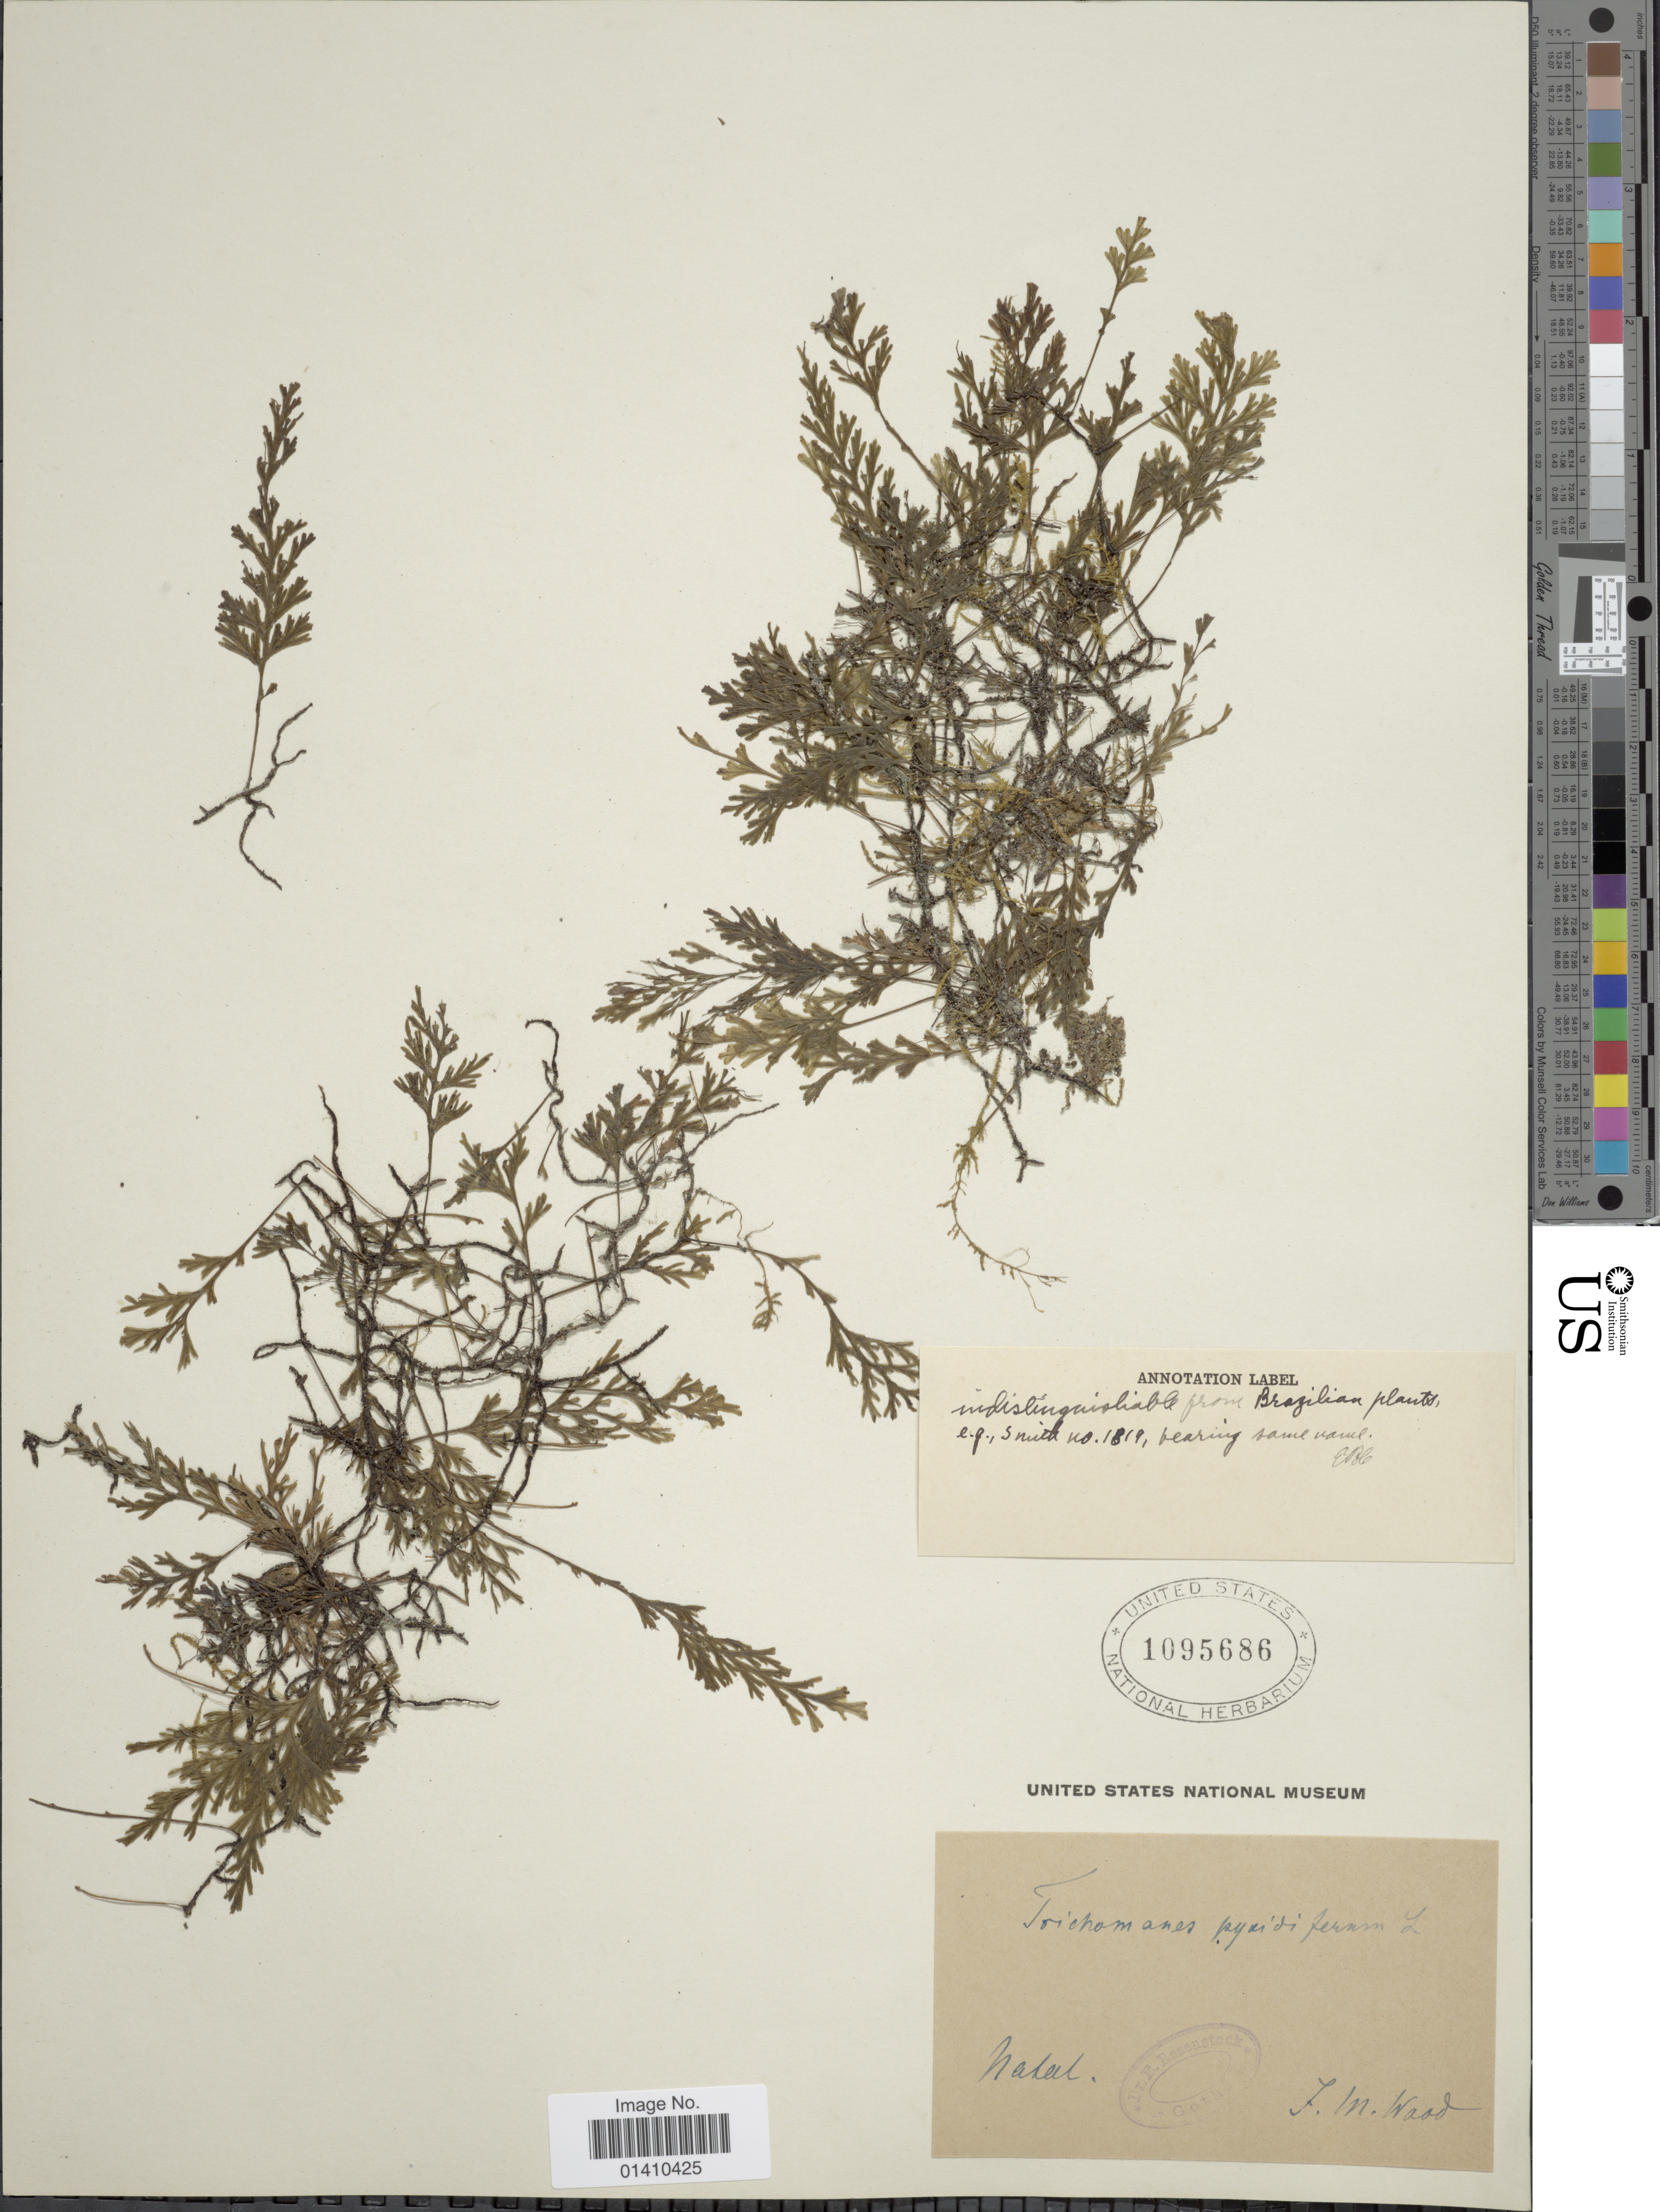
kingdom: Plantae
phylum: Tracheophyta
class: Polypodiopsida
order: Hymenophyllales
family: Hymenophyllaceae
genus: Polyphlebium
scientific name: Polyphlebium pyxidiferum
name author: (L.) Ebihara & Dubuisson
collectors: F. Wood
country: South Africa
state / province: KwaZulu-Natal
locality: Natal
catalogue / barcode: US 1095686